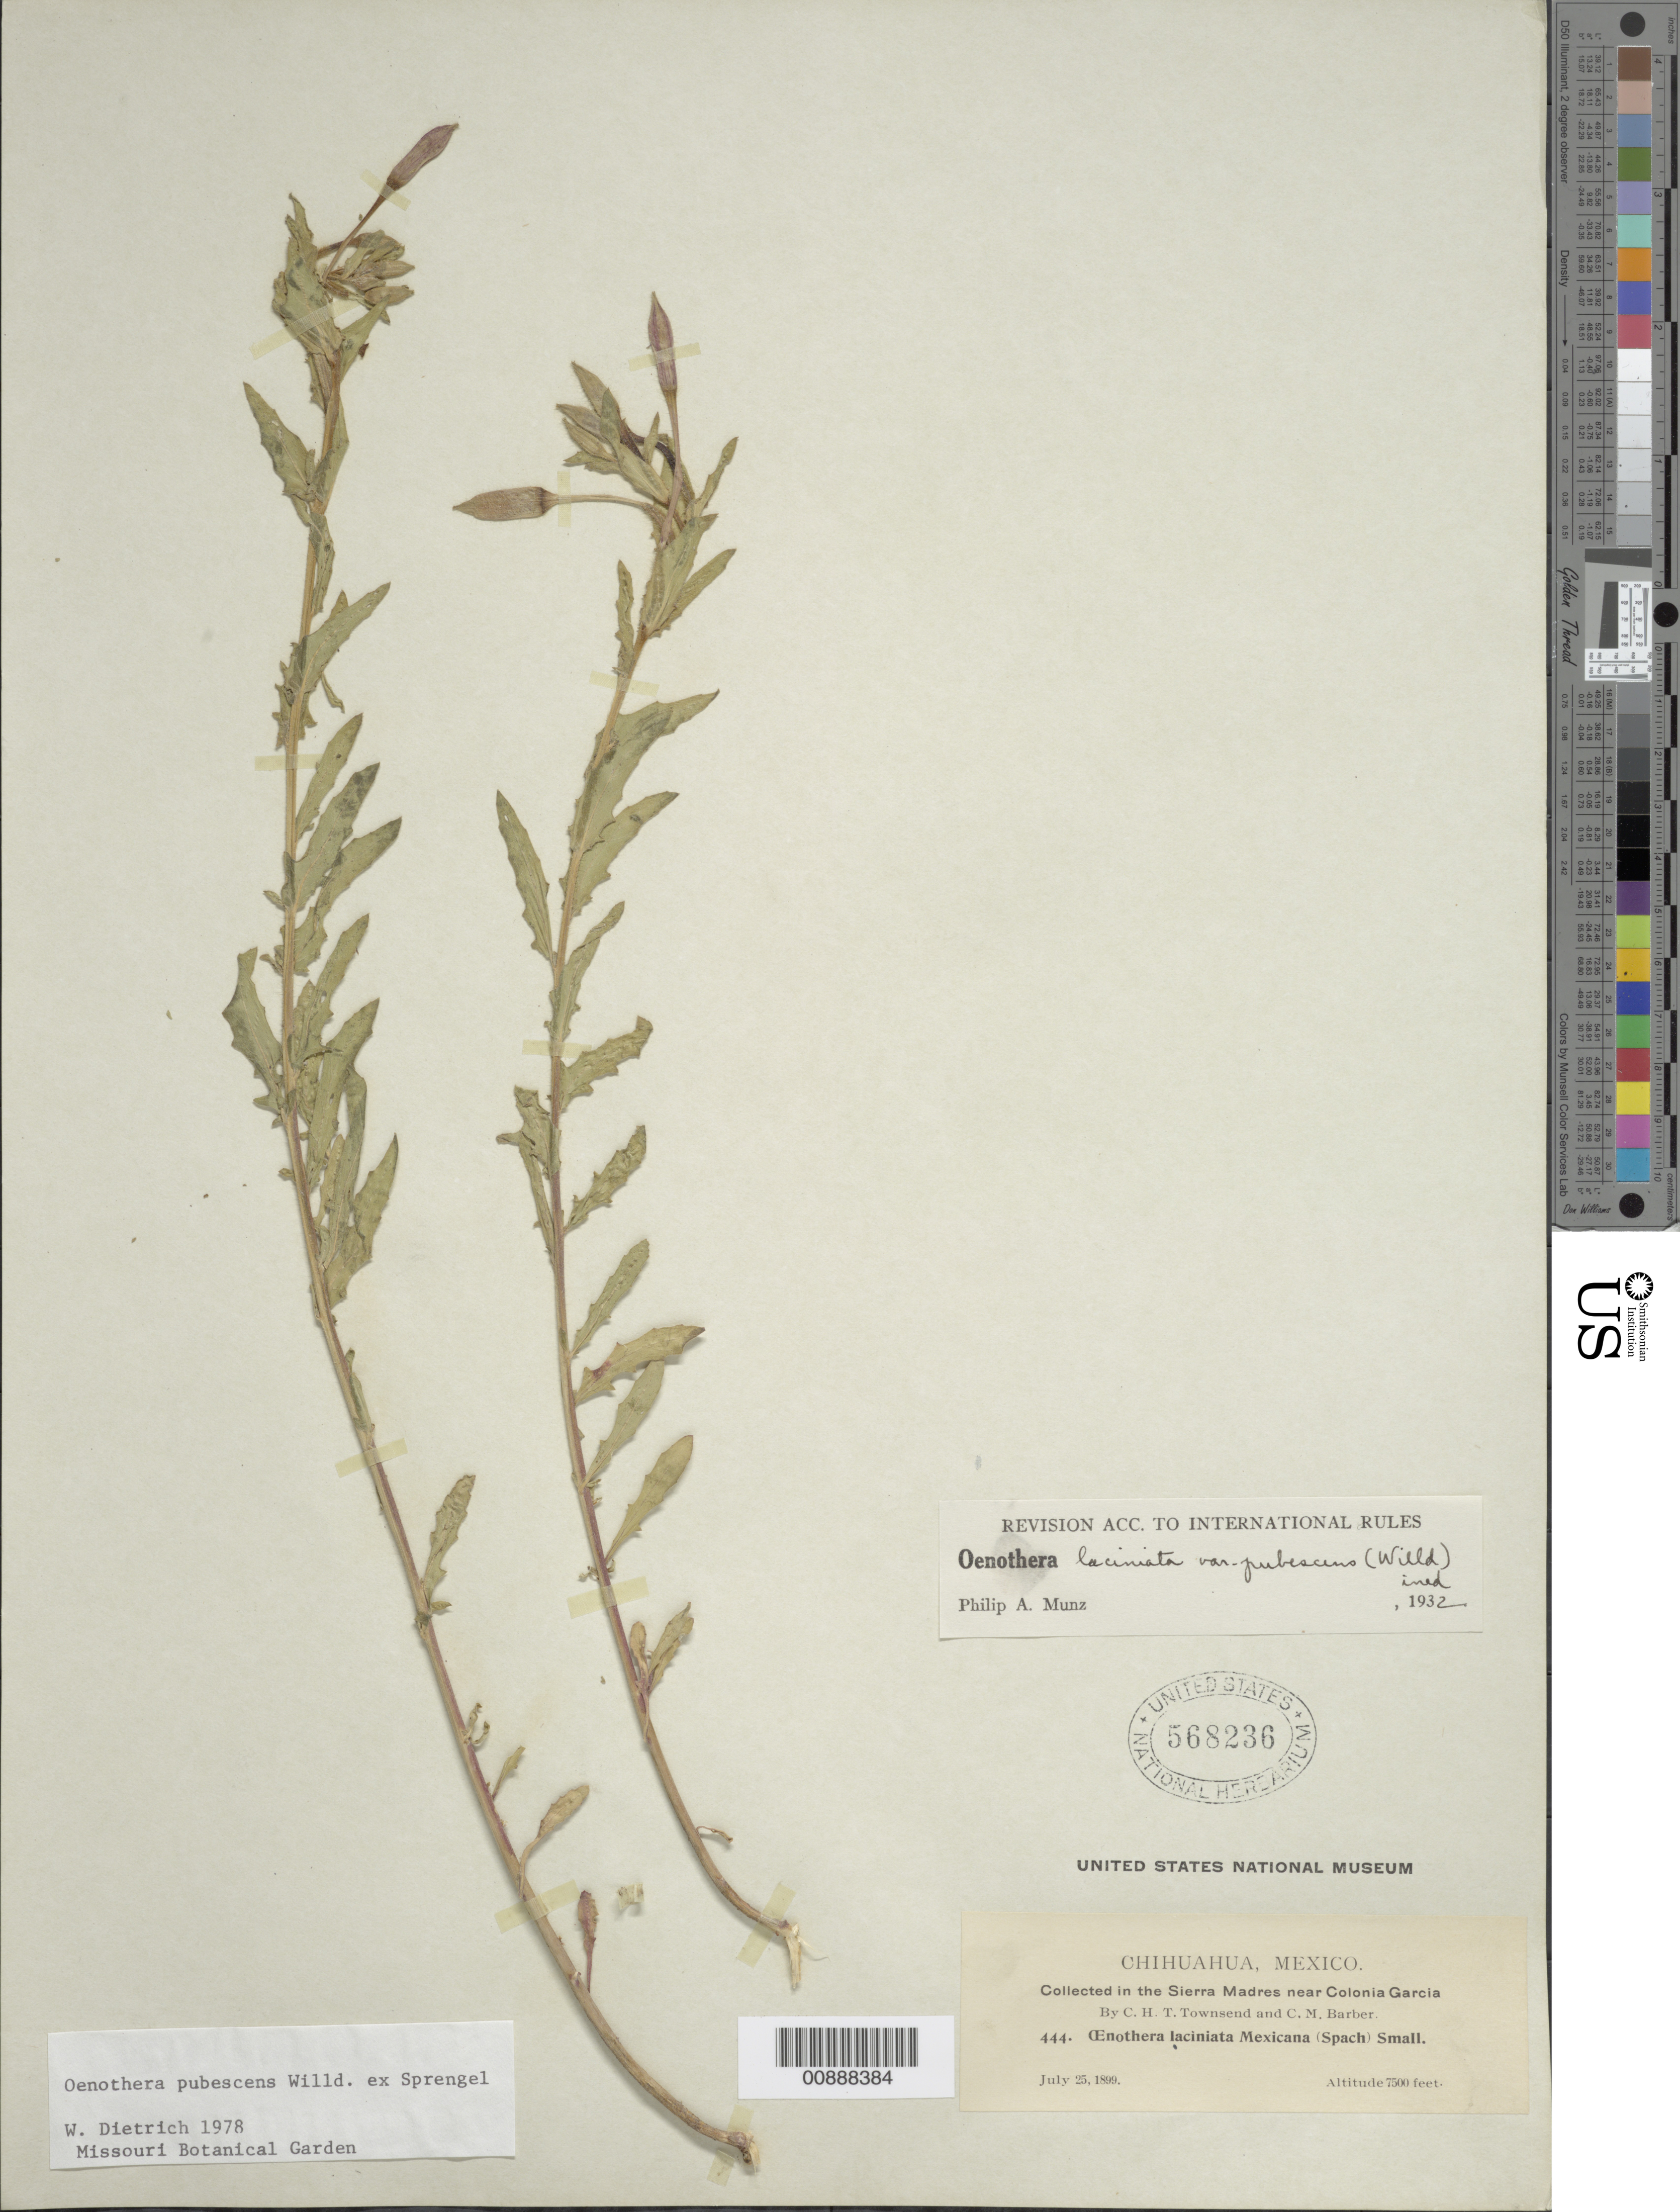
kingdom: Plantae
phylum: Tracheophyta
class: Magnoliopsida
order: Myrtales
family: Onagraceae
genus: Oenothera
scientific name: Oenothera pubescens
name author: Willd. ex Spreng.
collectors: C. H. T. Townsend & C. Barber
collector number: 444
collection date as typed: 25 Jul 1899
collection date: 1899-07-25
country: Mexico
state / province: Chihuahua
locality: Sierra Madre near Colonia García, Chihuahua.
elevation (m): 2286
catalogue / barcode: US 568236